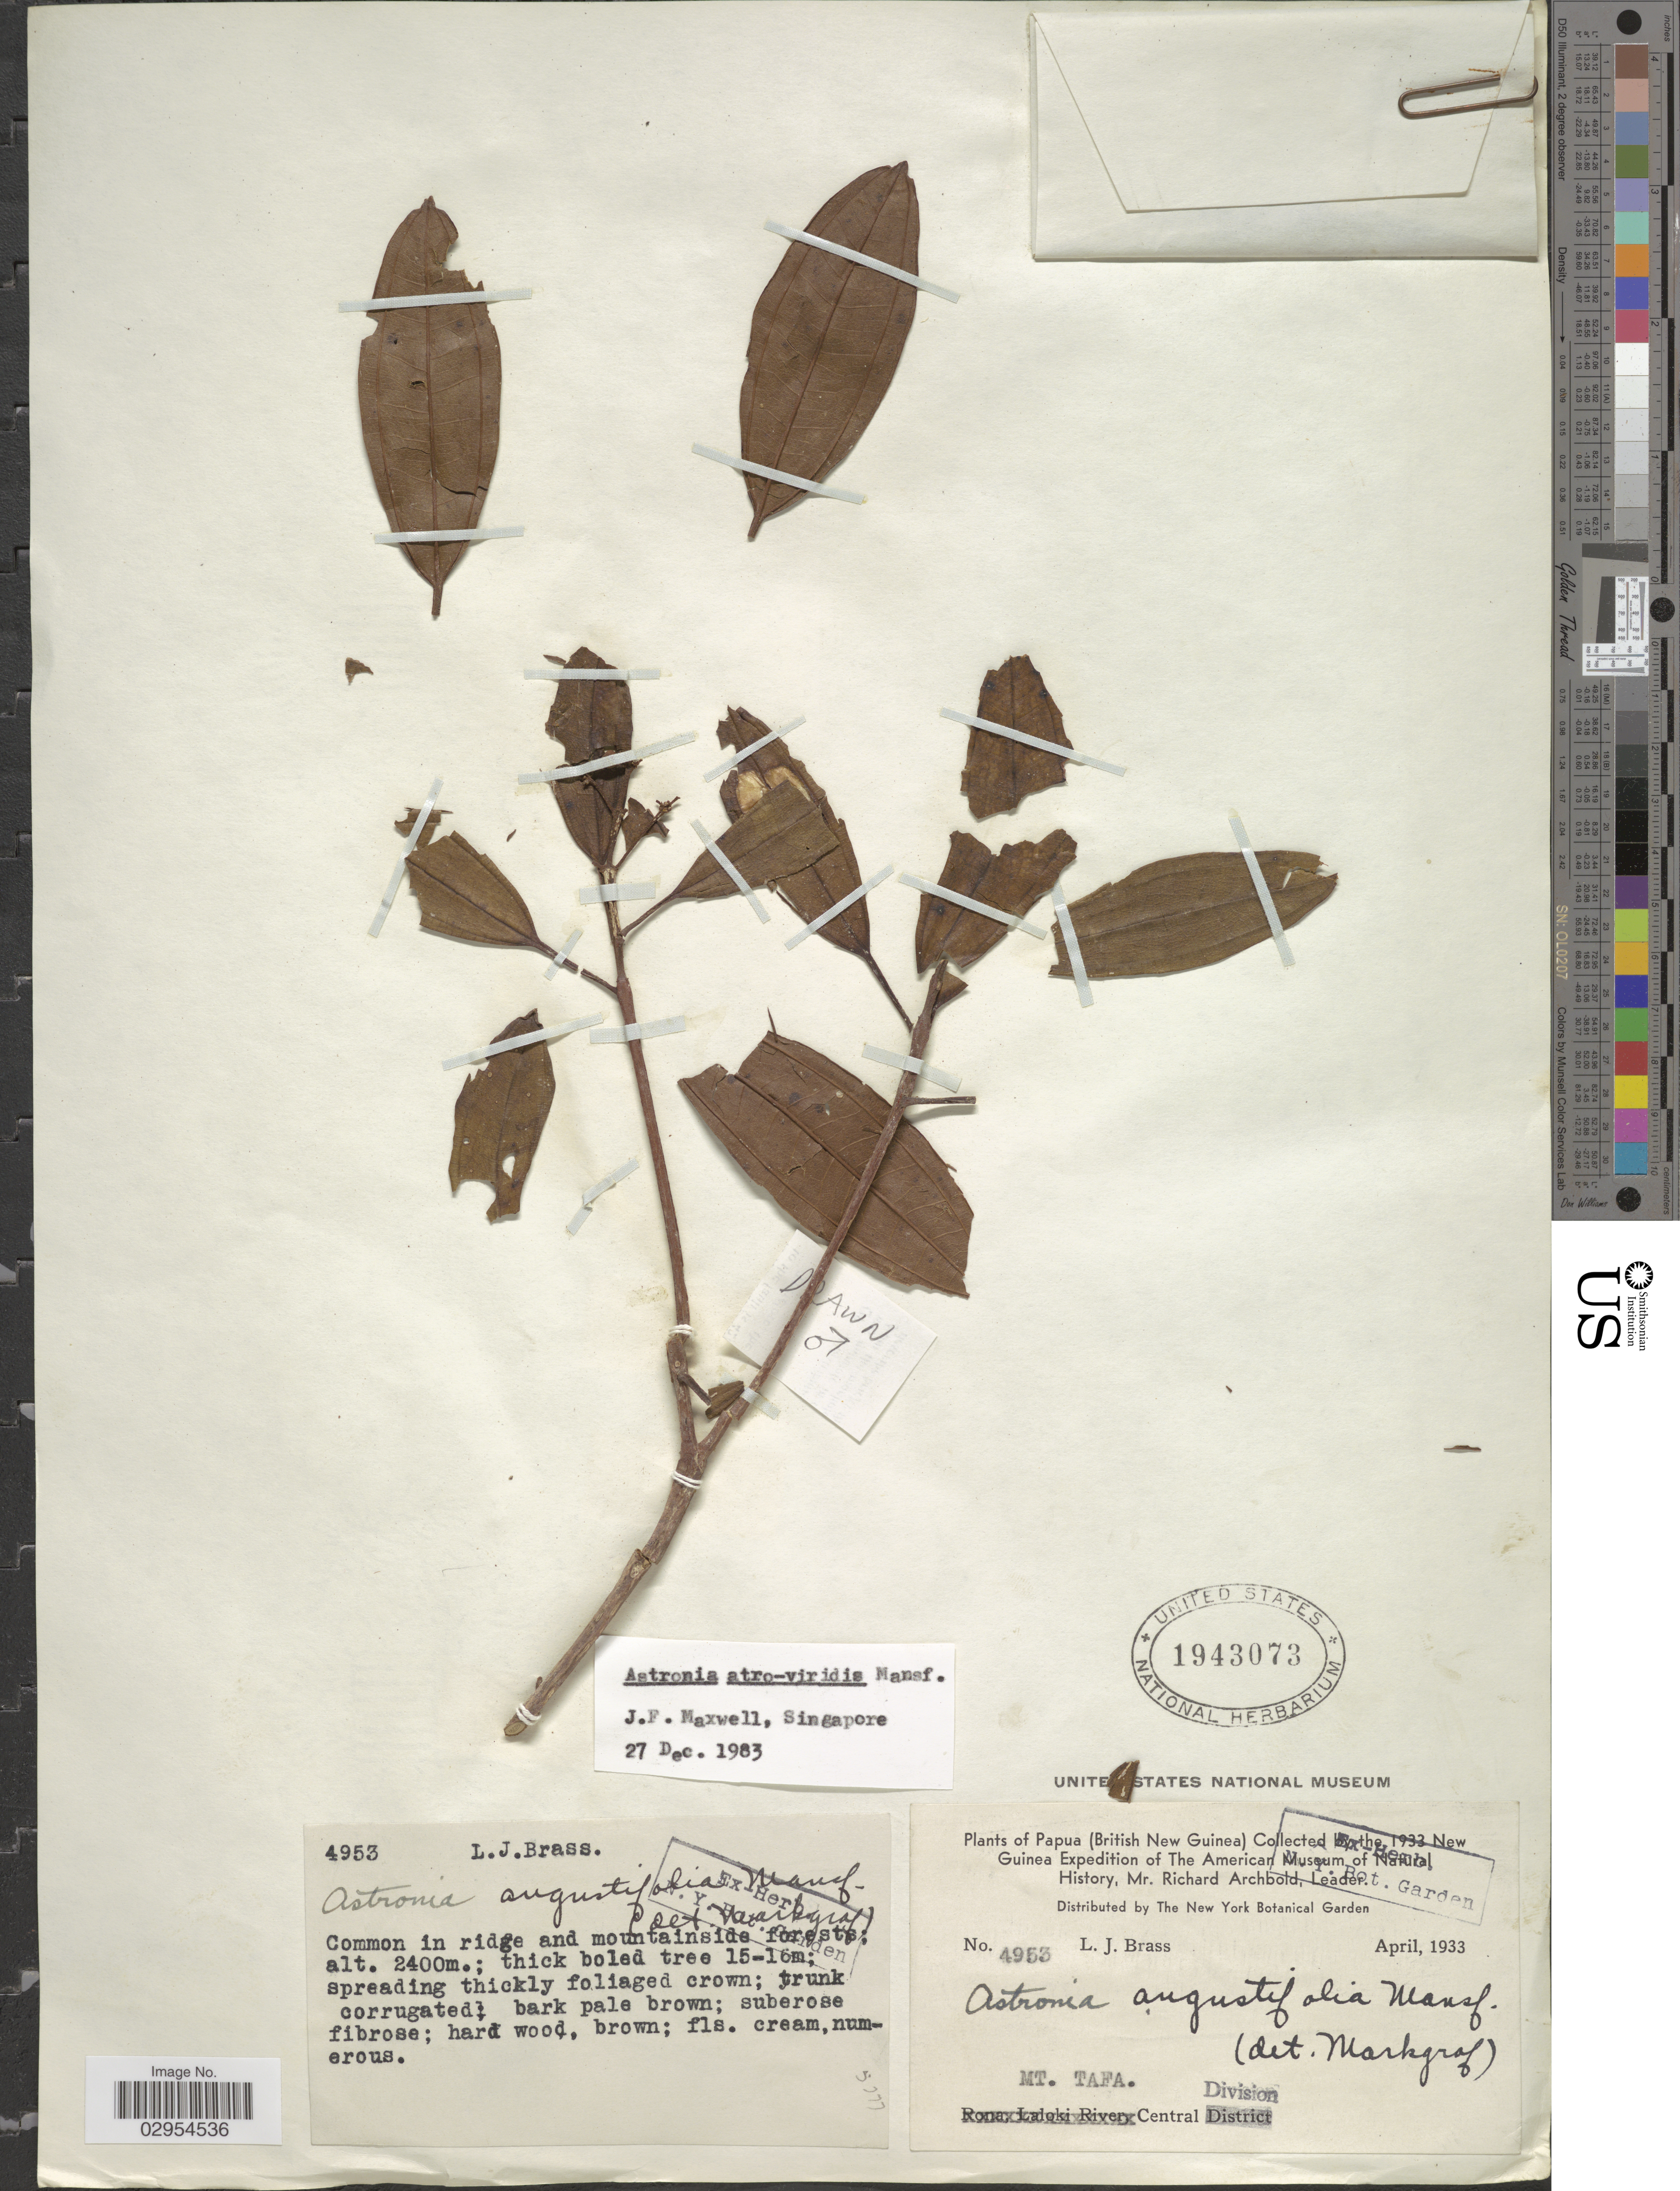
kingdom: Plantae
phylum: Tracheophyta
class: Magnoliopsida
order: Myrtales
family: Melastomataceae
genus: Astronia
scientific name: Astronia atroviridis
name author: Mansf.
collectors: L. J. Brass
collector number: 4953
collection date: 1933-04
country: Papua New Guinea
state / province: Central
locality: Papua (British New Guinea). Mt. Tafa. Central Division.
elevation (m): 2400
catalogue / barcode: US 1943073